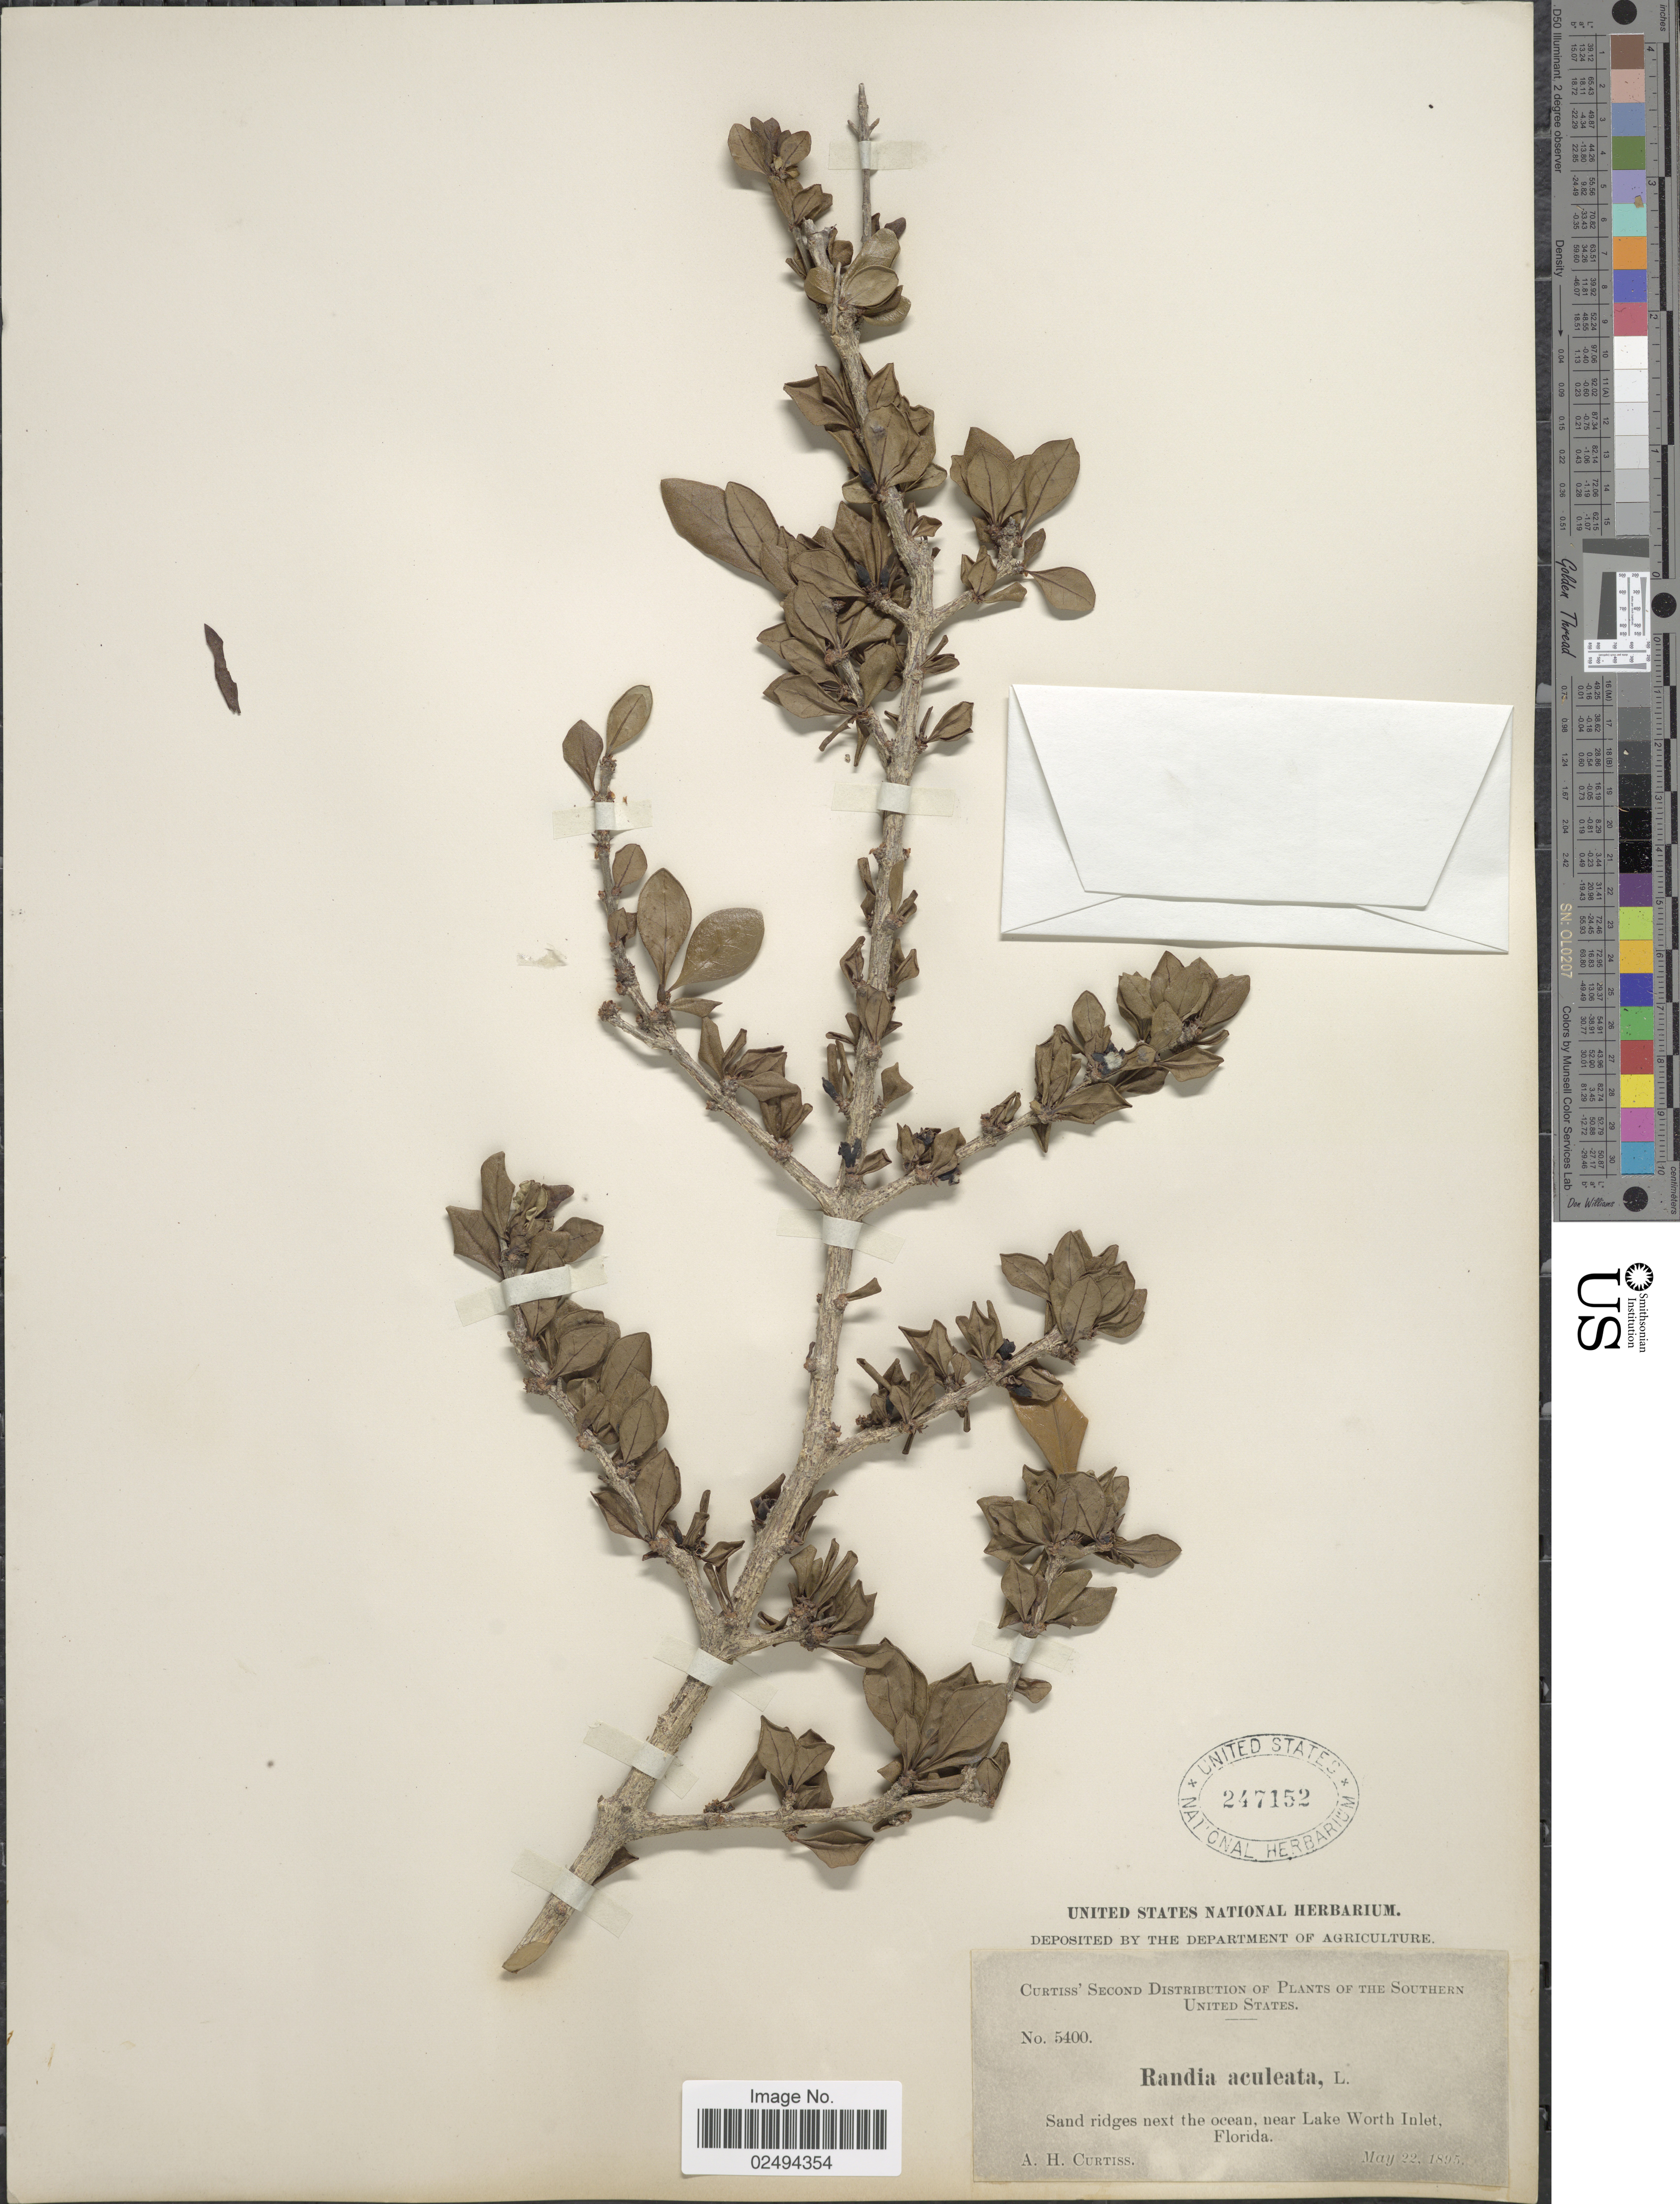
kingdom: Plantae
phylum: Tracheophyta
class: Magnoliopsida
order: Gentianales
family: Rubiaceae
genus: Randia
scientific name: Randia aculeata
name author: L.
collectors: A. H. Curtiss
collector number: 5400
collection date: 1895-05-22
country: United States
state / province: Florida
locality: The Southern United States, Sand ridges next the ocean, near Lake Worth Inlet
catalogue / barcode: US 247152